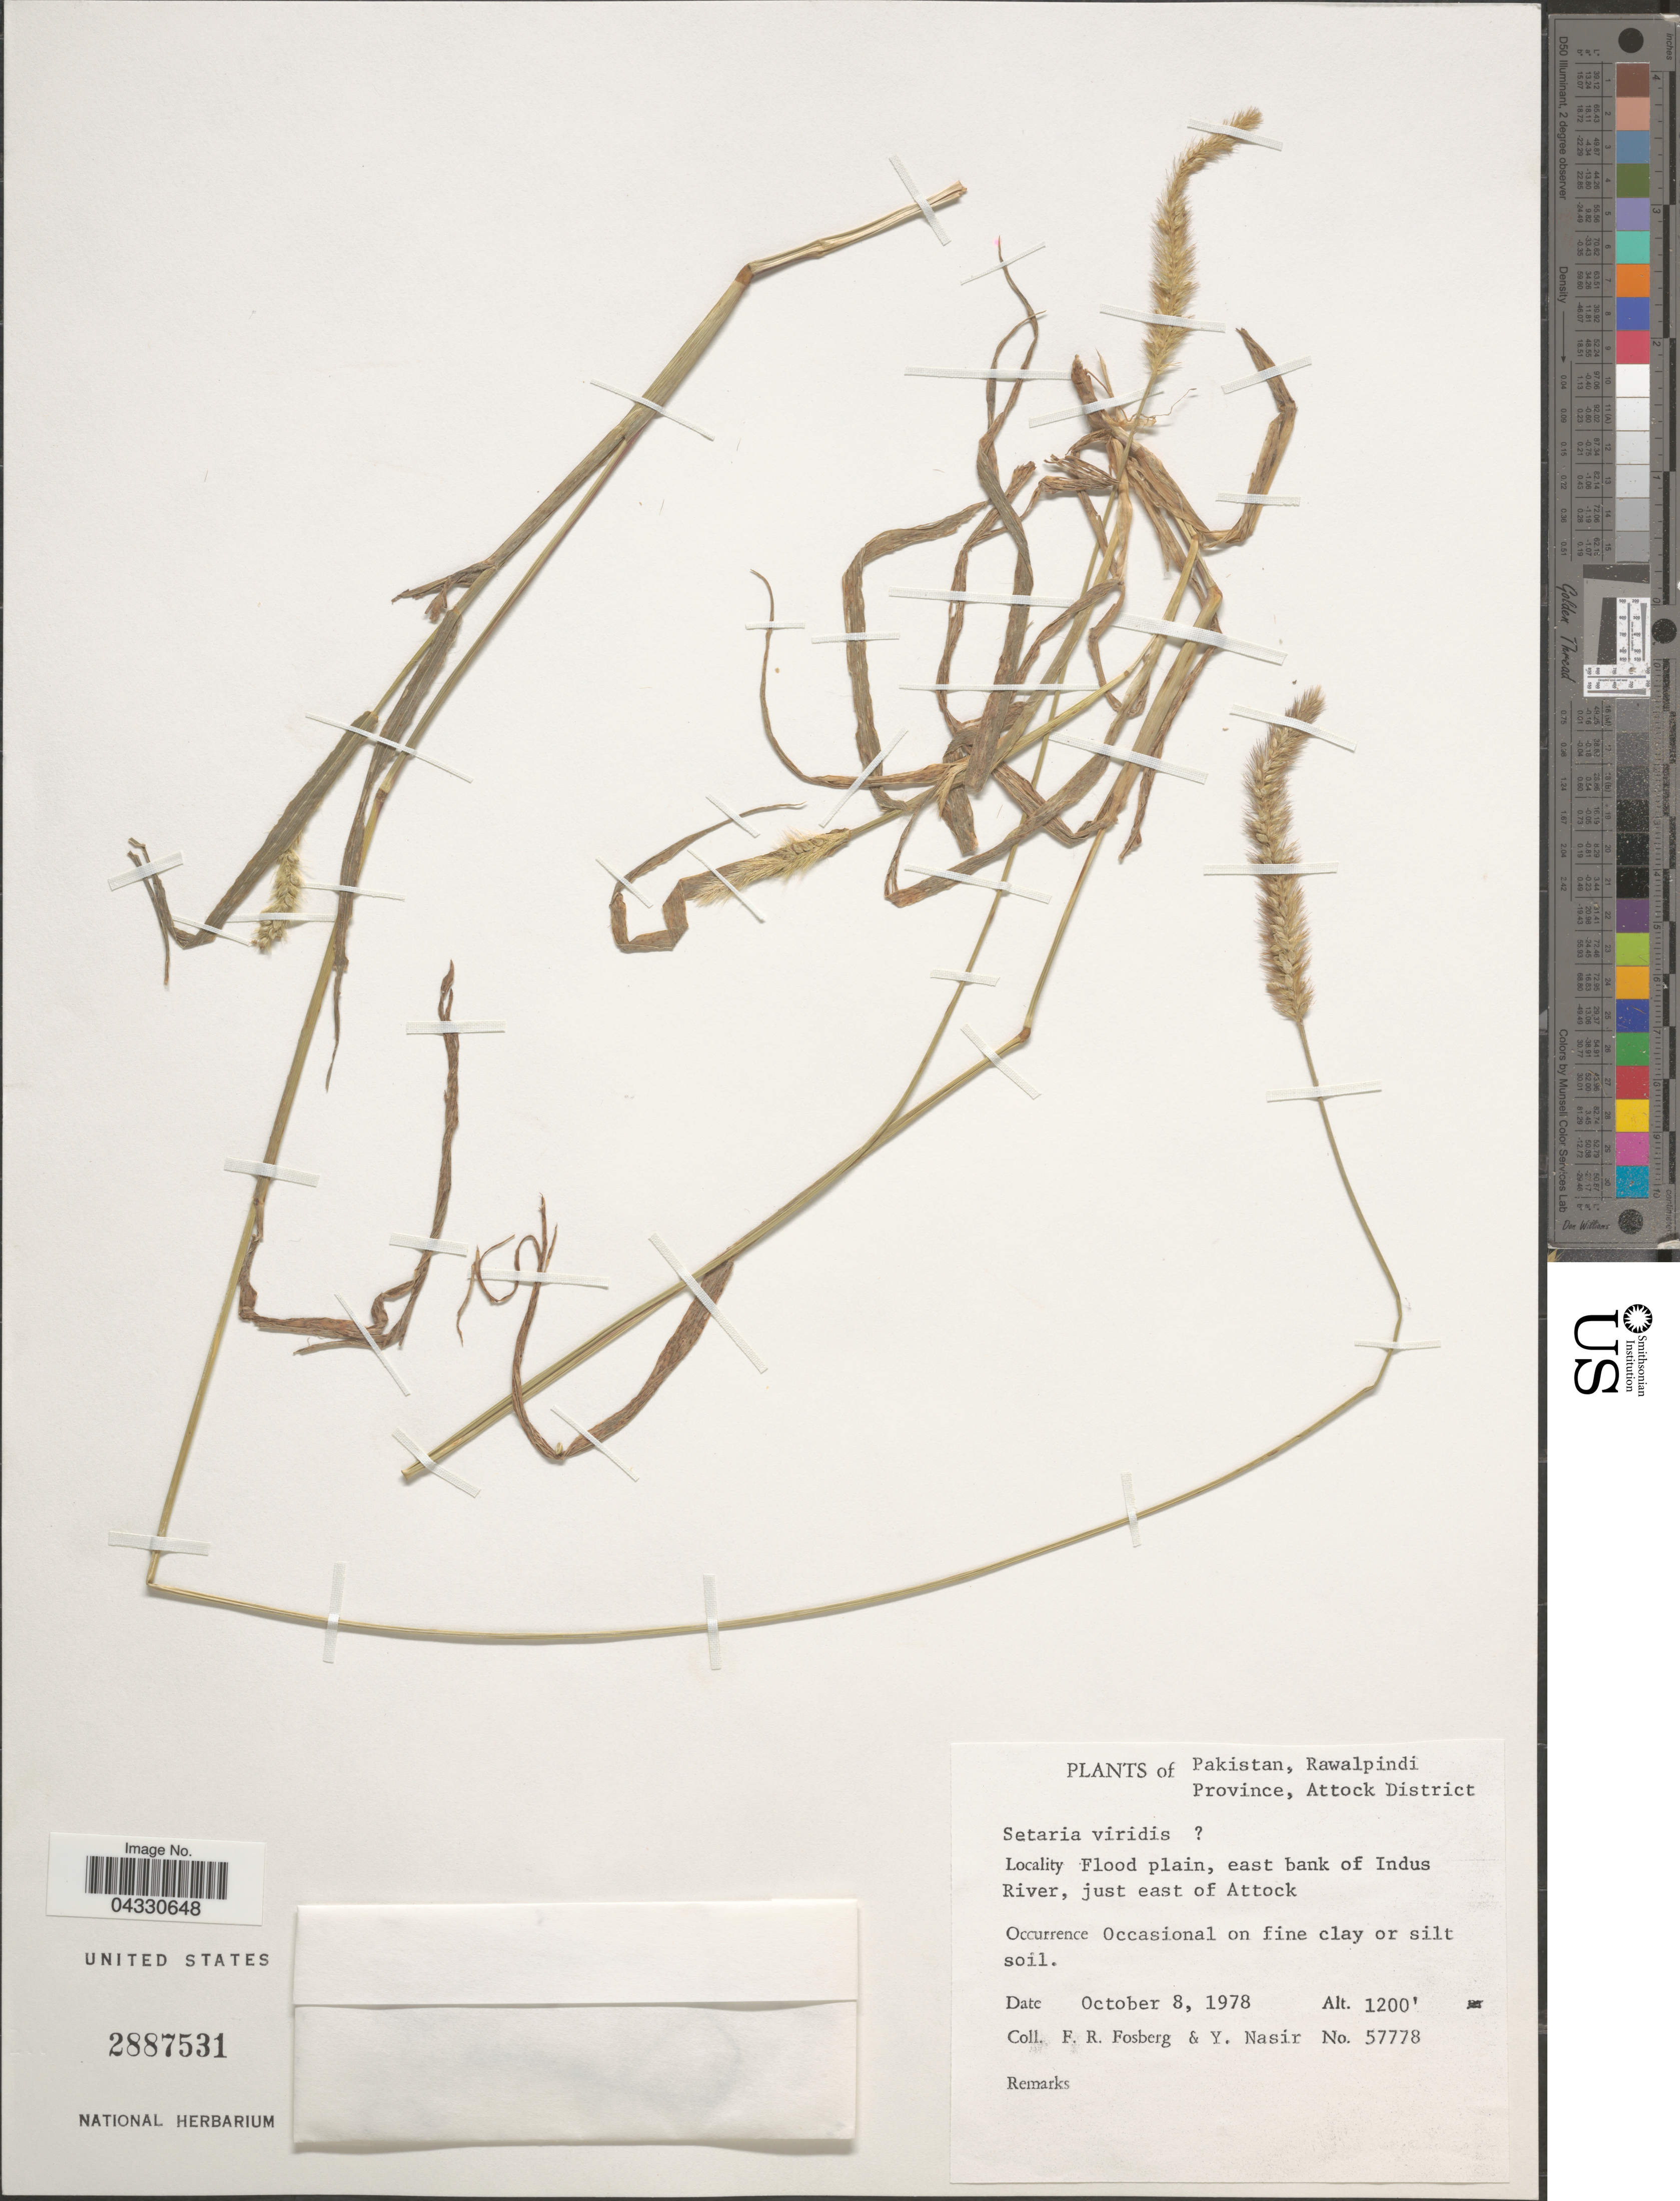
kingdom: Plantae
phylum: Tracheophyta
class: Liliopsida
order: Poales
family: Poaceae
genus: Setaria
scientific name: Setaria viridis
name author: (L.) P. Beauv.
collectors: F. R. Fosberg & Y. Nasir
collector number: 57778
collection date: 1978-10-08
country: Pakistan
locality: Rawalpindi Province, Attock District. Flood plain, east bank of Indus River, just east of Attock.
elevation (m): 366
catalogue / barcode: US 2887531